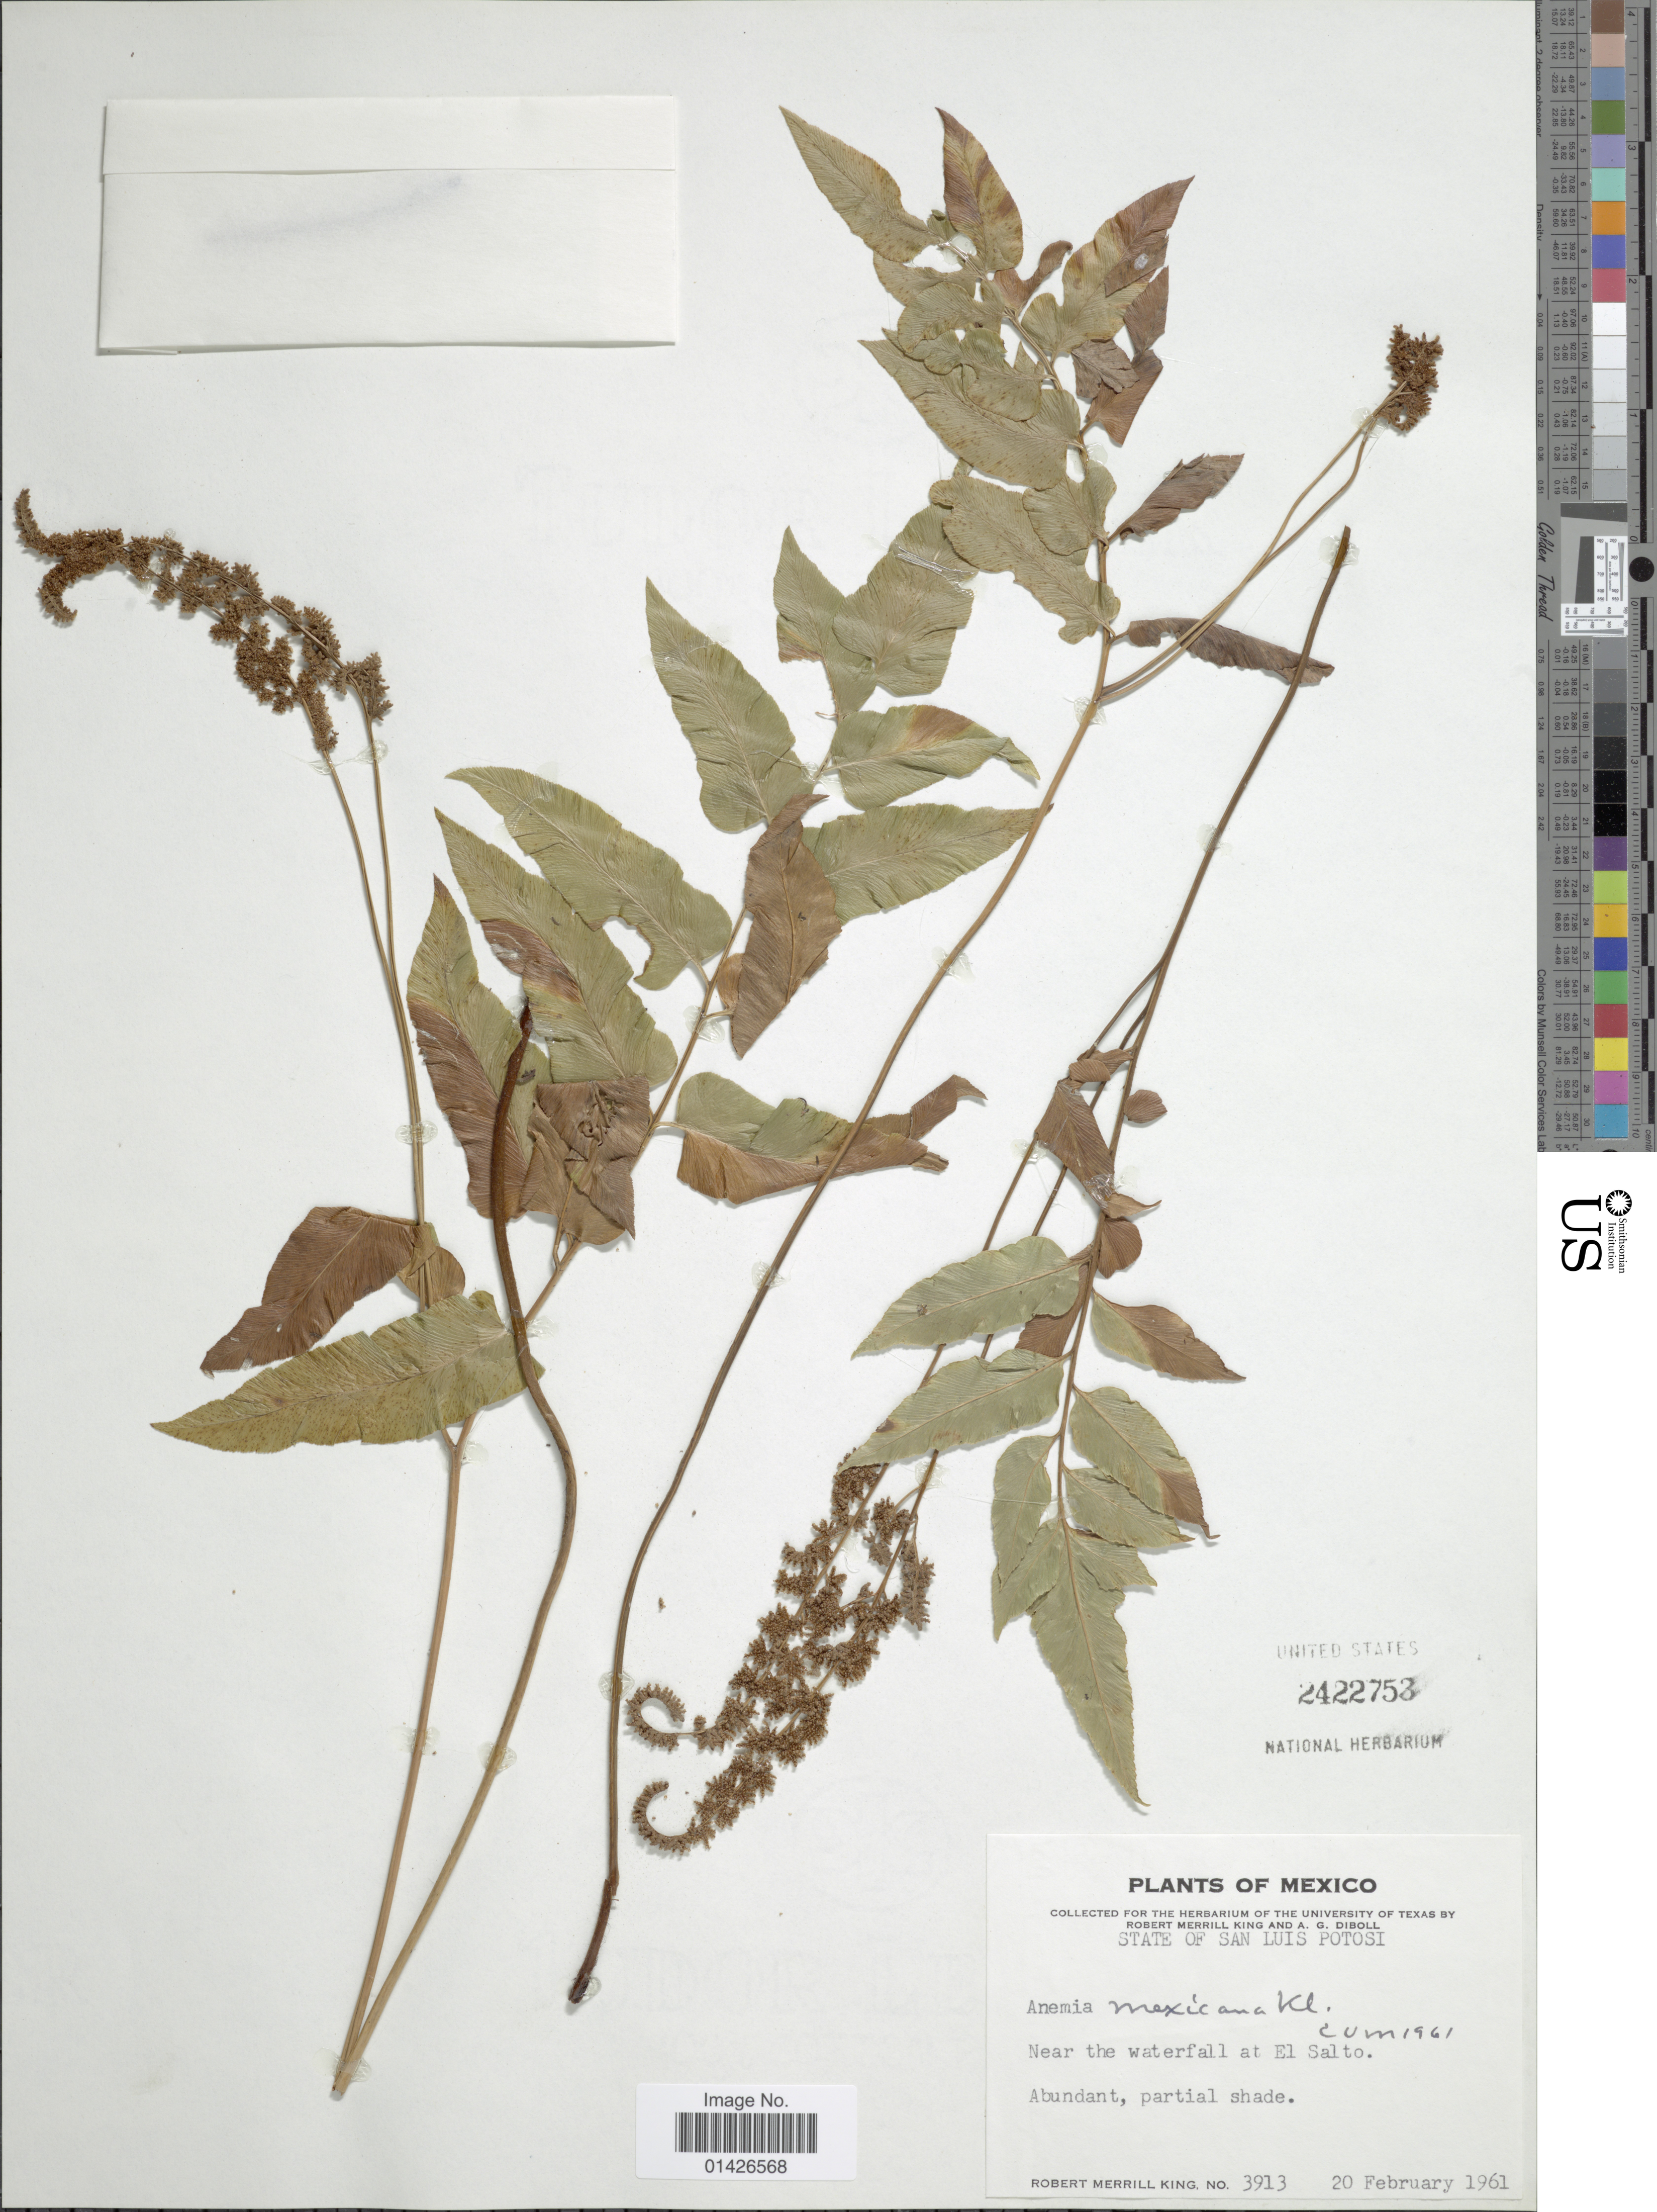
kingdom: Plantae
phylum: Tracheophyta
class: Polypodiopsida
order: Schizaeales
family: Anemiaceae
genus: Anemia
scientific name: Anemia mexicana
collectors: R. M. King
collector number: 3913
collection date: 1961-02-20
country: Mexico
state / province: San Luis Potosí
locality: Near the waterfall at ElSalto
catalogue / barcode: US 2422753